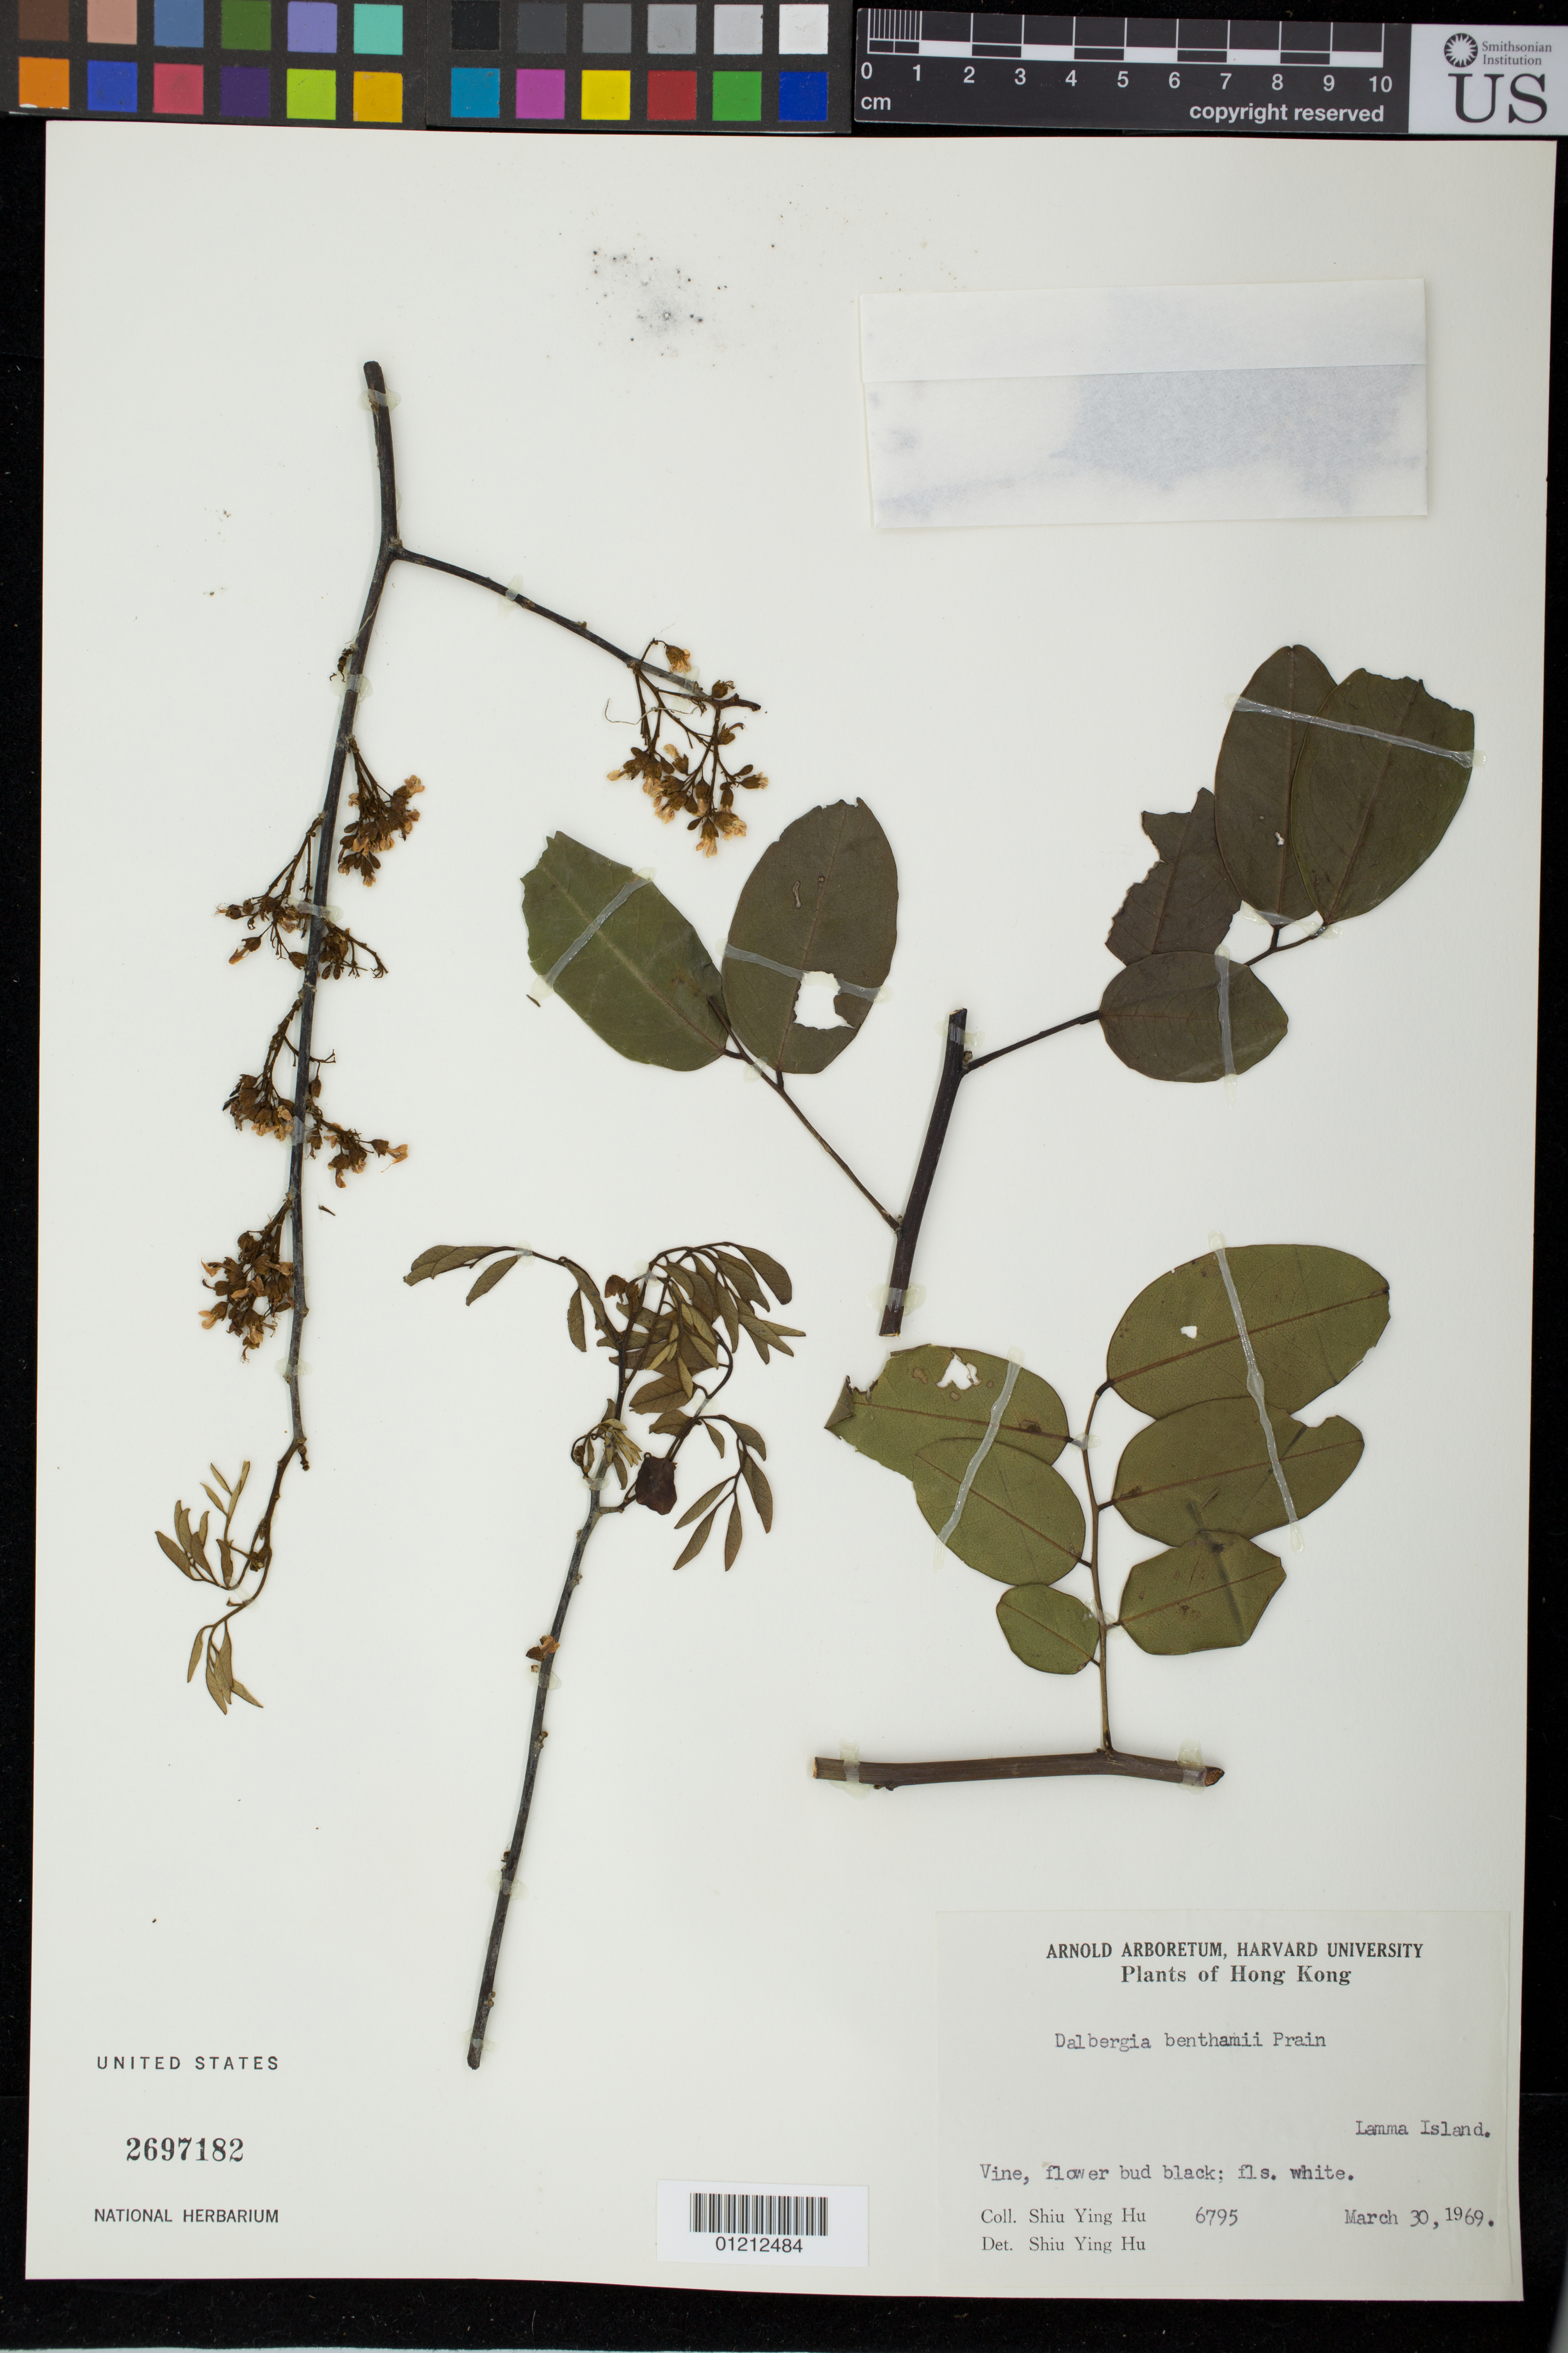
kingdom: Plantae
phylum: Tracheophyta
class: Magnoliopsida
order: Fabales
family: Fabaceae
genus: Dalbergia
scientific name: Dalbergia benthamii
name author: Prain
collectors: Y. Shiu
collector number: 6795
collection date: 1969-03-30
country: China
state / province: Hong Kong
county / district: Islands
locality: Lamma Island.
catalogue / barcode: US 2697182